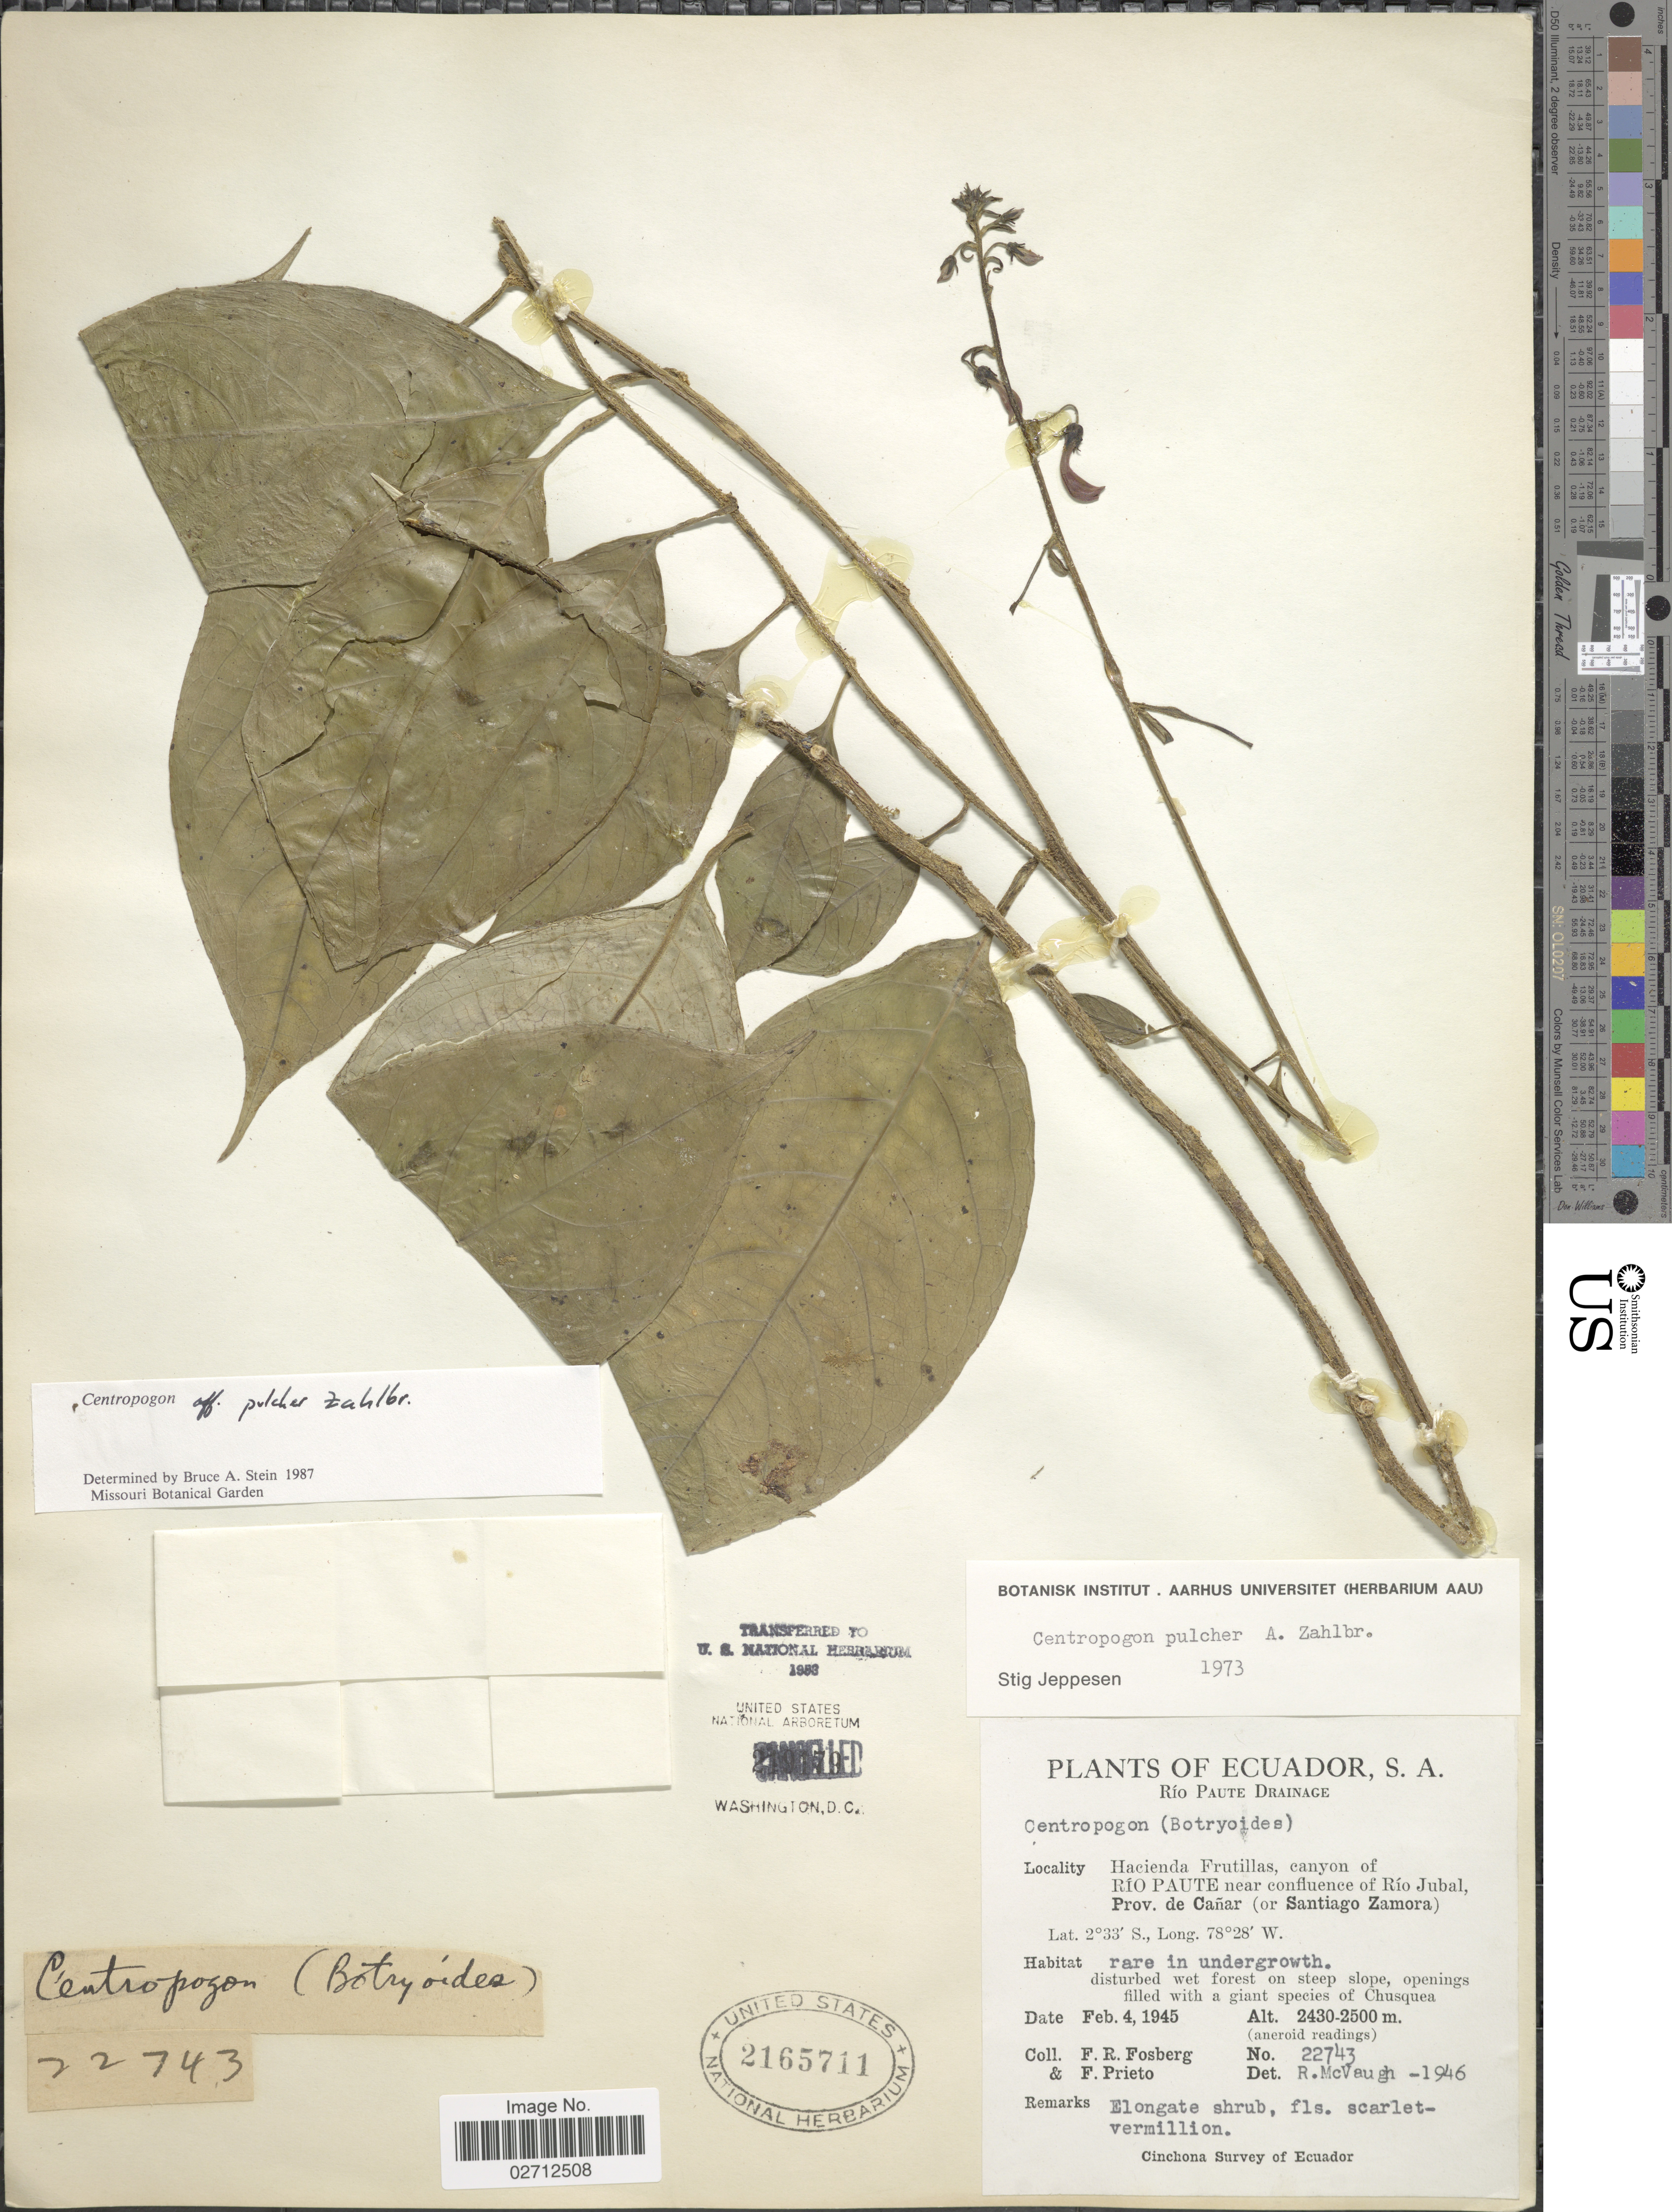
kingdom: Plantae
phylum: Tracheophyta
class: Magnoliopsida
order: Asterales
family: Campanulaceae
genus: Centropogon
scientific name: Centropogon pulcher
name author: Zahlbr.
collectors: F. R. Fosberg & F. Prieto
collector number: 22743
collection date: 1945-02-04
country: Ecuador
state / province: Cañar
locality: Río Paute Drainage, Hacienda Frutillas, canyon of Río Paute near confluence of Río Jubal, (or Santiago Zamora)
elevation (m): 2430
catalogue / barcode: US 2165711